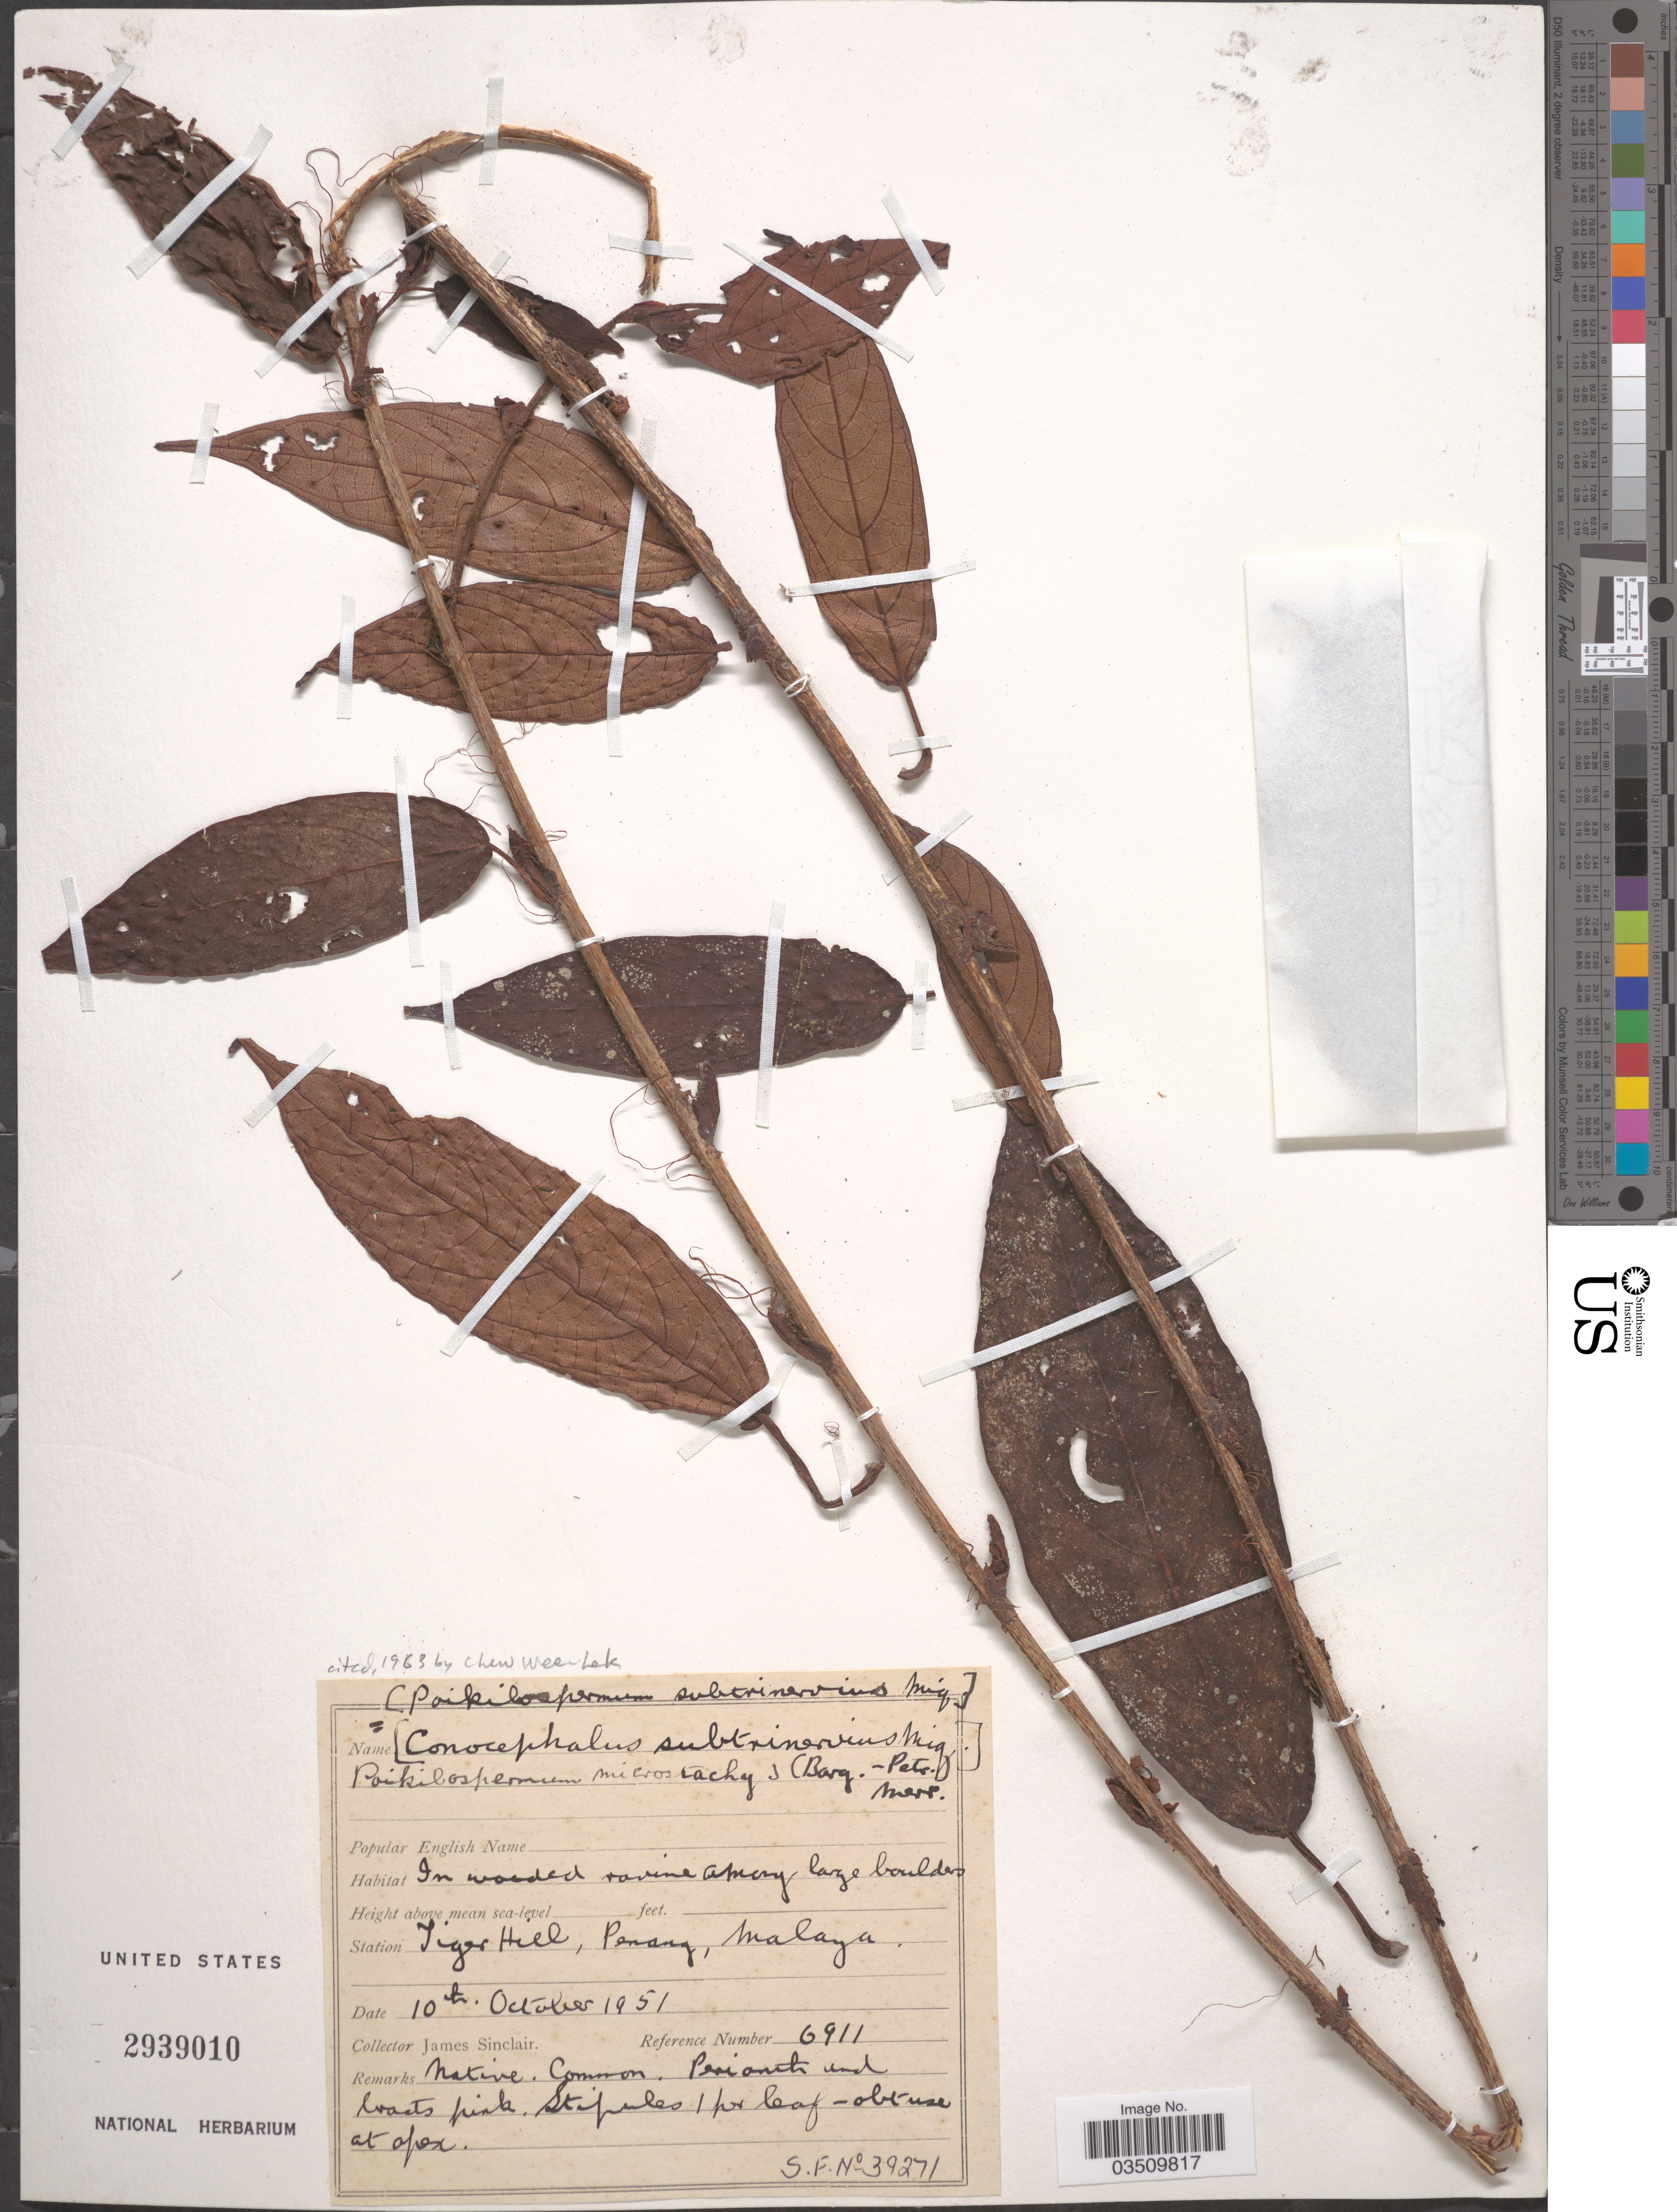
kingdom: Plantae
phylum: Tracheophyta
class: Magnoliopsida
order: Rosales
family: Urticaceae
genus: Poikilospermum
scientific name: Poikilospermum microstachys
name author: (Barg.-Petr.) Merr.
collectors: J. Sinclair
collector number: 6911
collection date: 1951-10-10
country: Malaysia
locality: Station Tiger Hill, Penang, Malaya.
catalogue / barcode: US 2939010